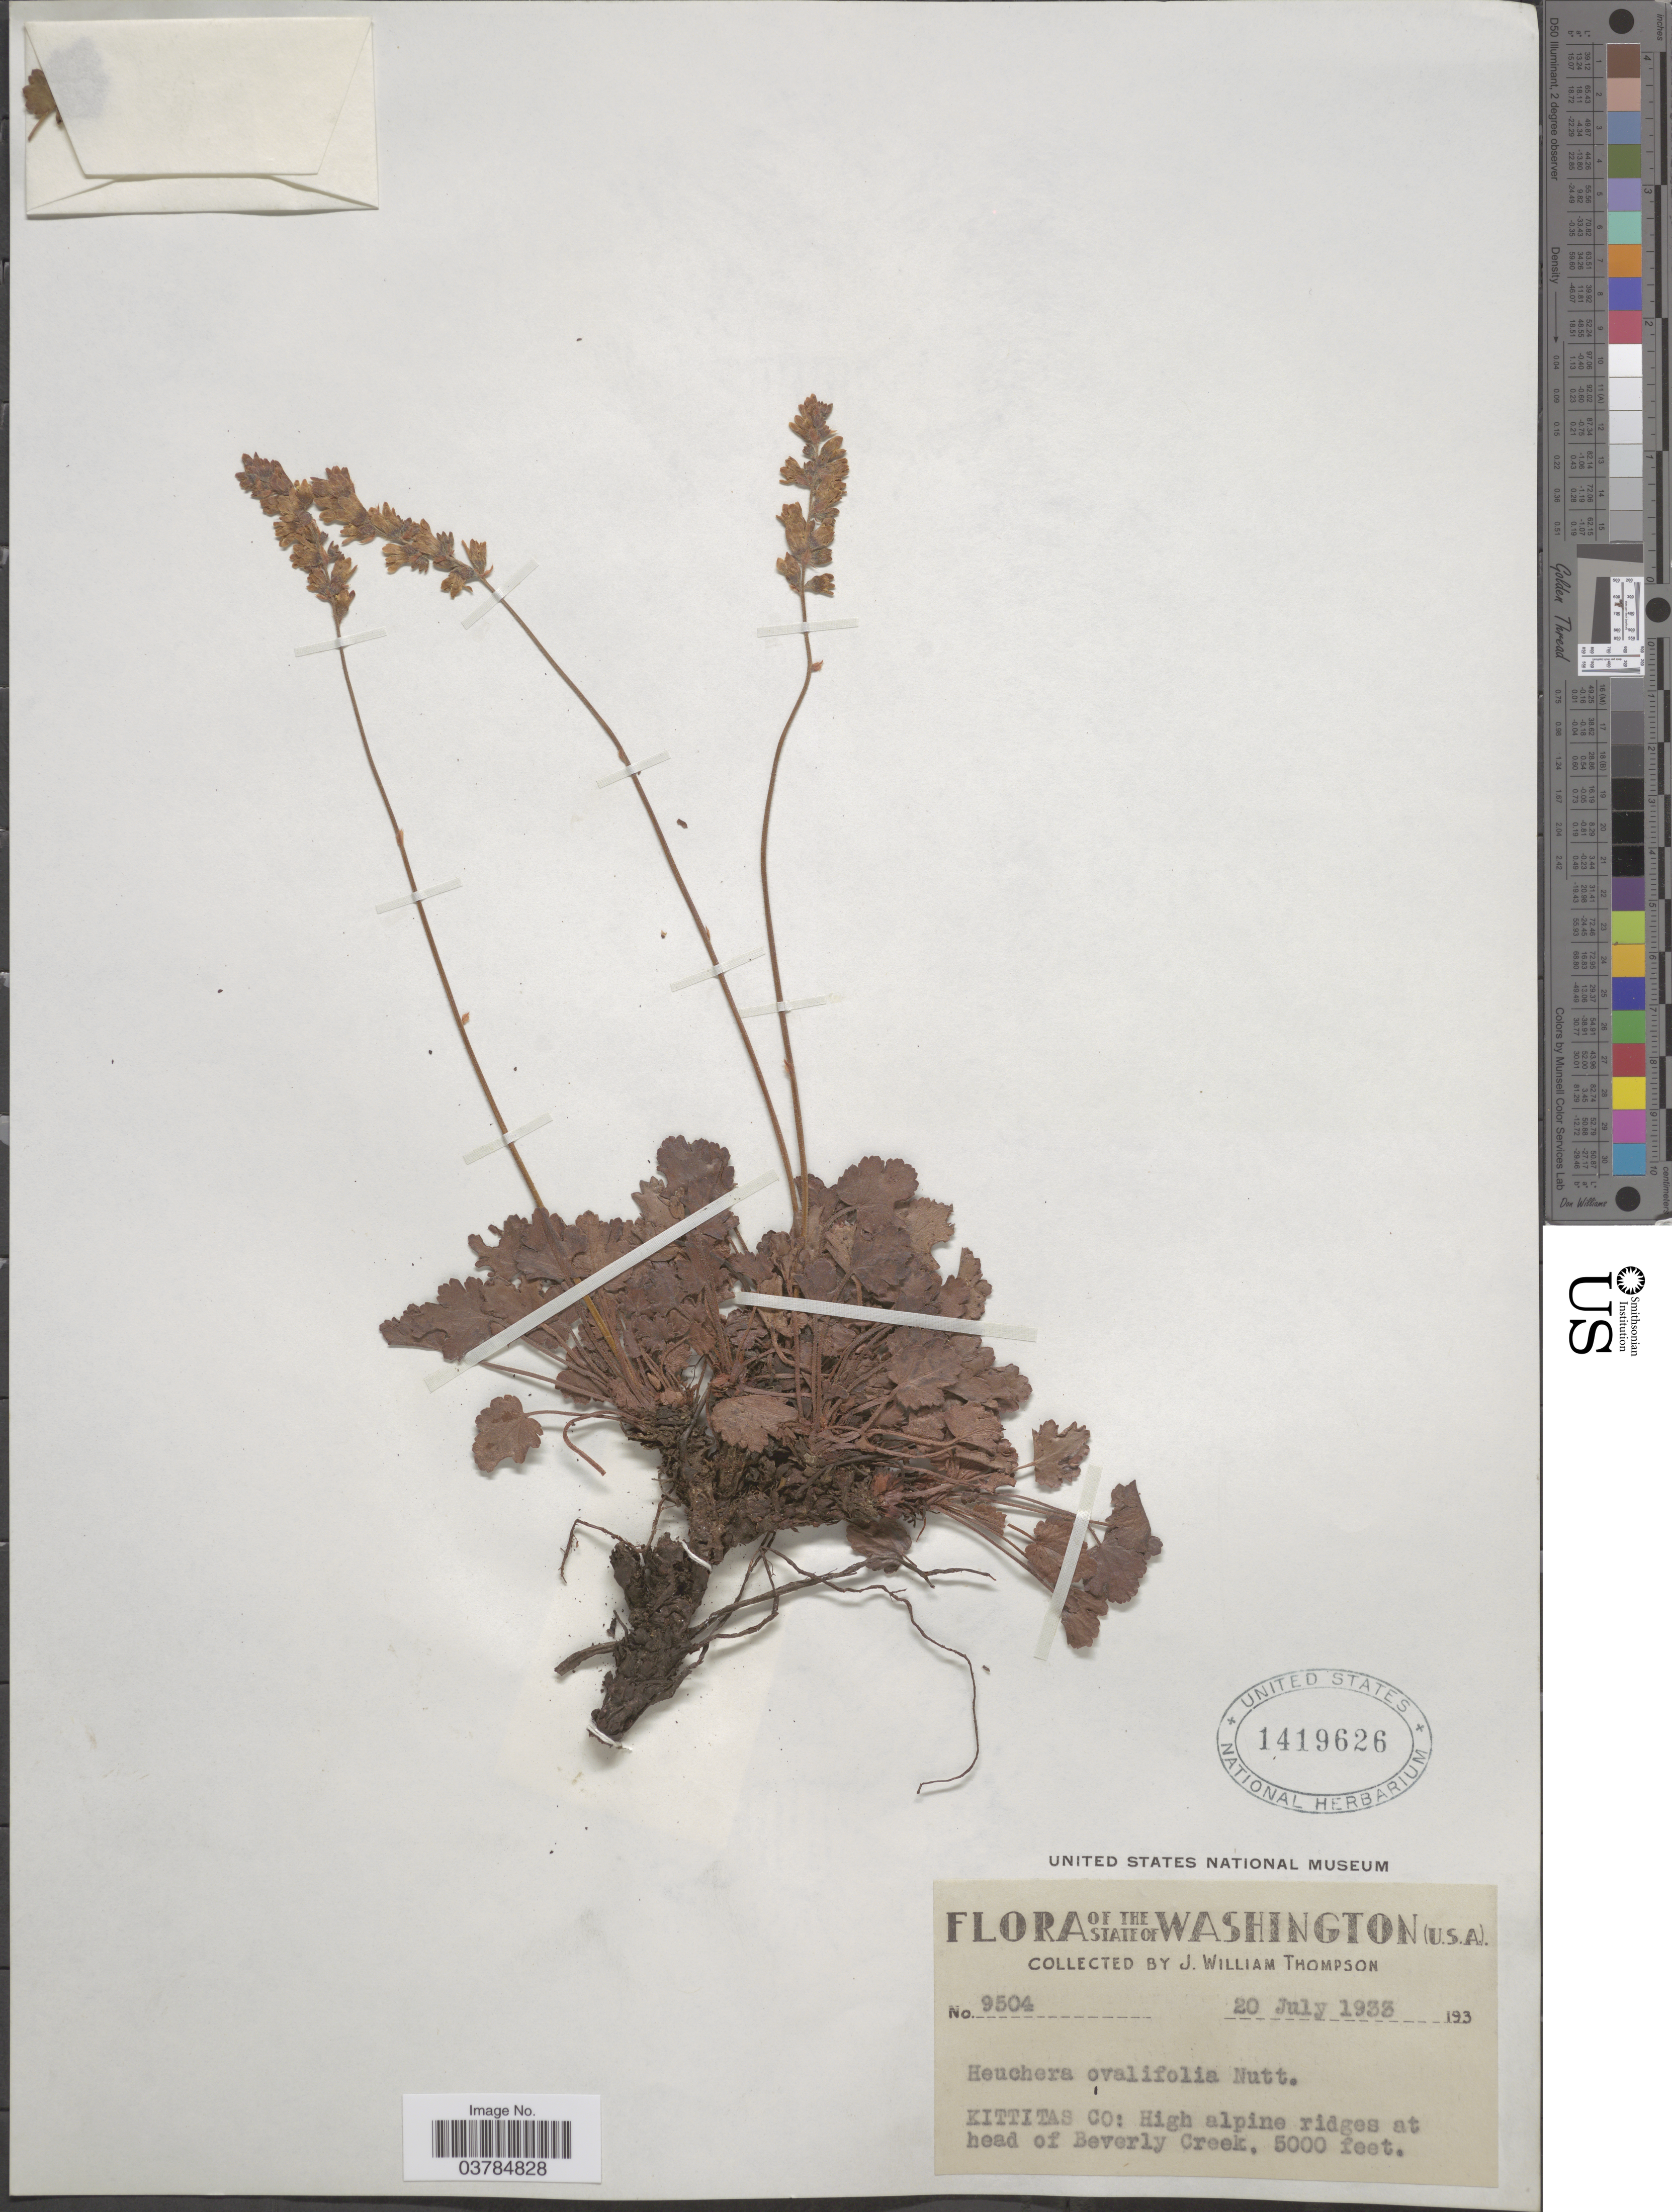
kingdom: Plantae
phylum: Tracheophyta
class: Magnoliopsida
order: Saxifragales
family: Saxifragaceae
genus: Heuchera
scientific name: Heuchera ovalifolia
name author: Torr. & A. Gray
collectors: J. W. Thompson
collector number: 9504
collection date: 1933-07-20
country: United States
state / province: Washington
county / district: Kittitas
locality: Kittitas Co: High alpine ridges at head of Beverly Creek.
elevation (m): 1524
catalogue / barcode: US 1419626